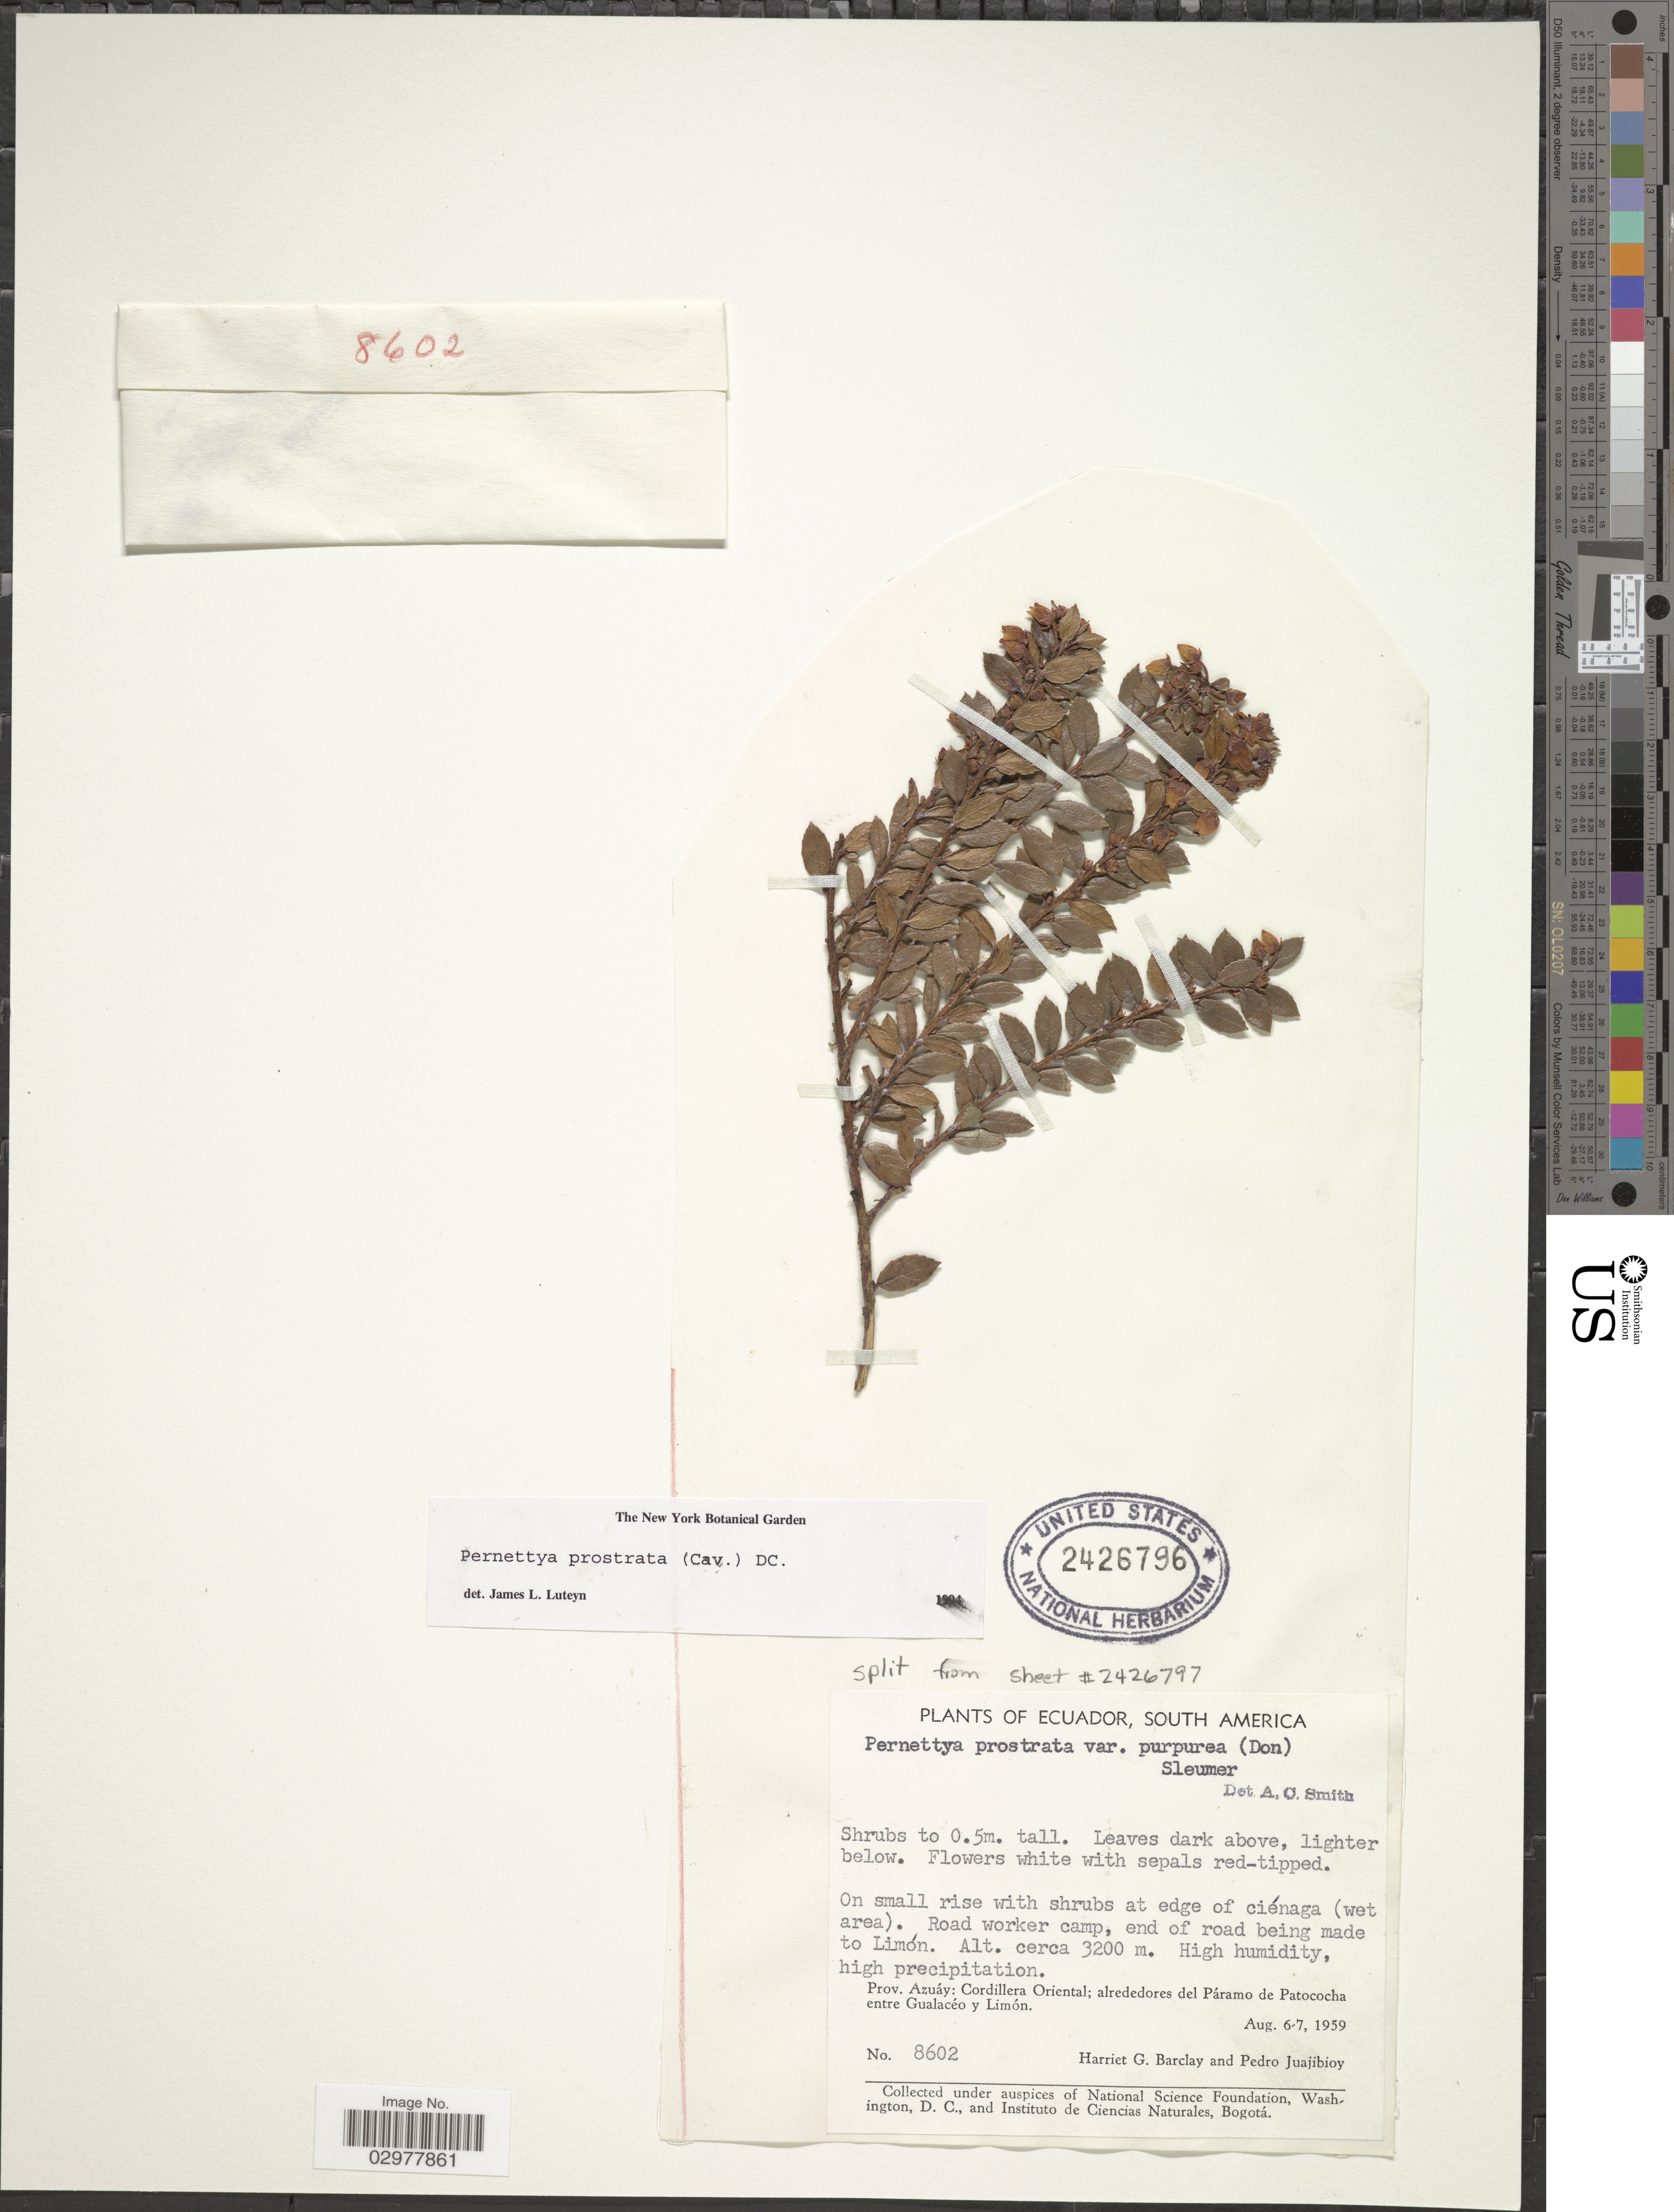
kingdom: Plantae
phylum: Tracheophyta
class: Magnoliopsida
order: Ericales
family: Ericaceae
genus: Pernettya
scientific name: Pernettya prostrata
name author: (Cav.) DC.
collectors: H. G. Barclay & P. Juajibioy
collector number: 8602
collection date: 1959-08-06/1959-08-07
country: Ecuador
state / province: Azuay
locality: Road worker camp, end of road being made to Limón. Cordillera Oriental; alrededores del Páramo de Patococha entre Gualacéo y Limón.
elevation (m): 3200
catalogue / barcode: US 2426796